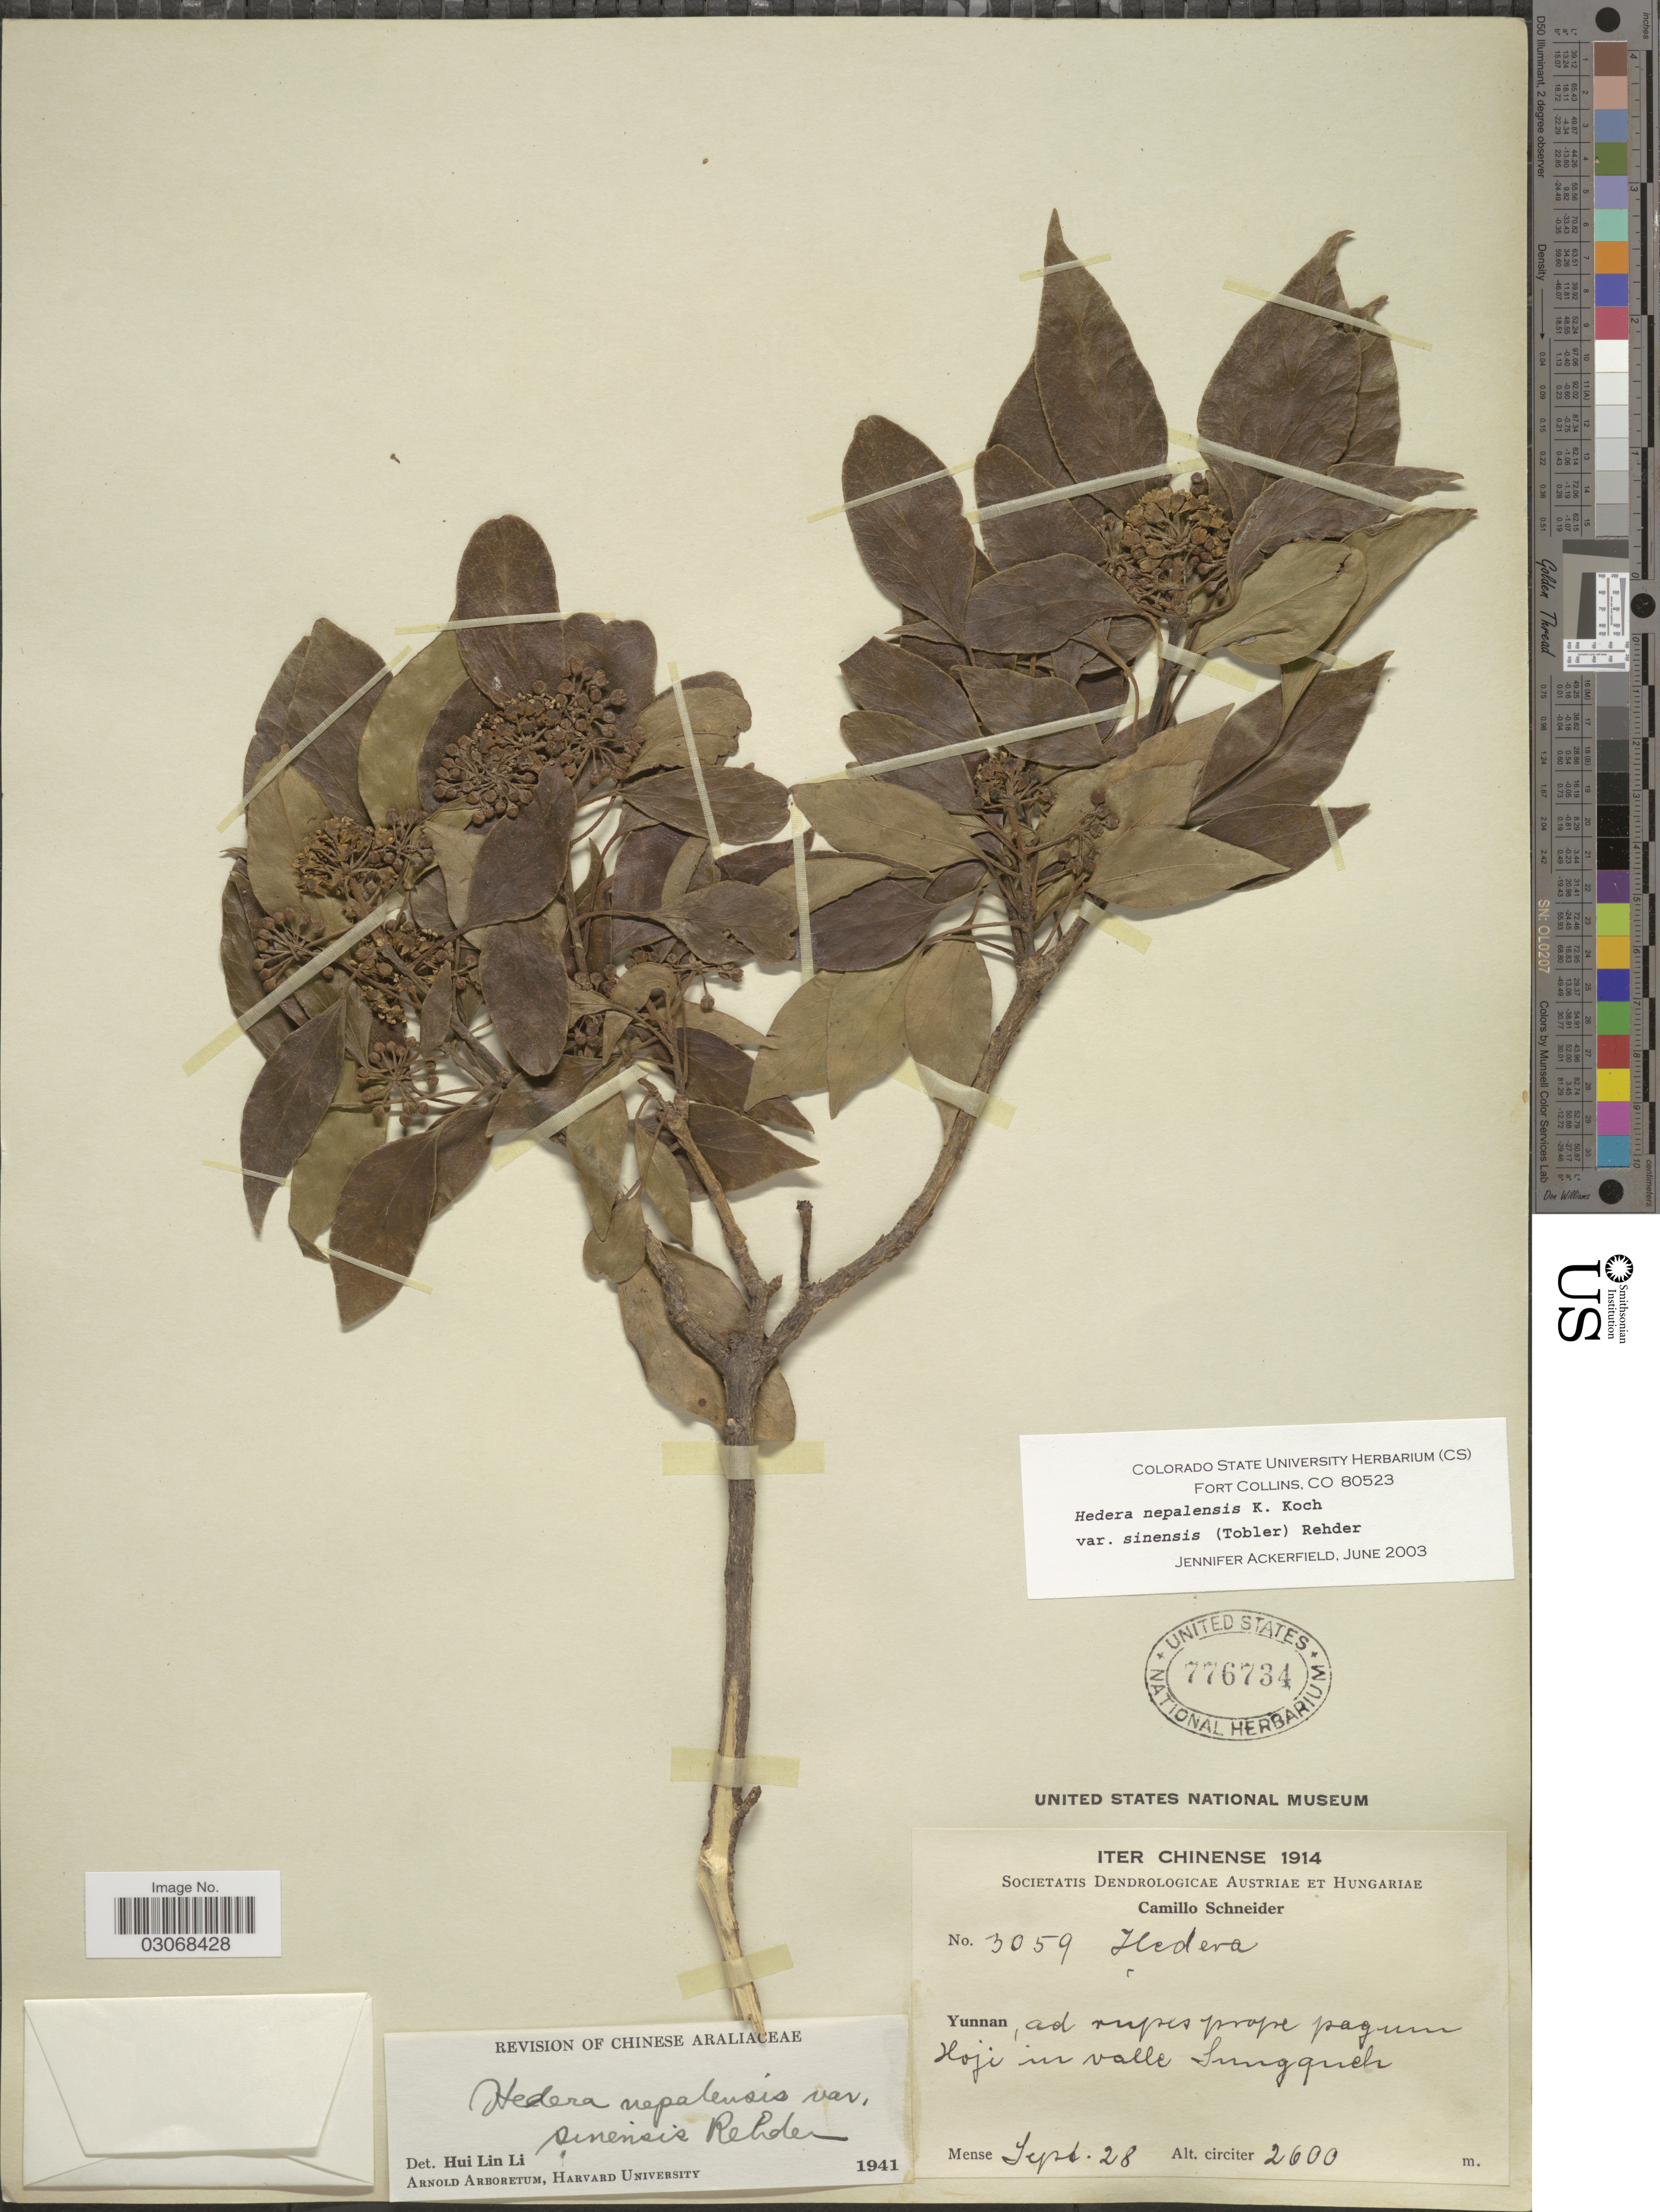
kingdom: Plantae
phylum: Tracheophyta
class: Magnoliopsida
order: Apiales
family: Araliaceae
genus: Hedera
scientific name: Hedera nepalensis var. sinensis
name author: (Tobler) Rehder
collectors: C. K. Schneider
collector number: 3059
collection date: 1914-09-28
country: China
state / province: Yunnan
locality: Ad rupes prope pagum Hoji in valle Sungquch [interpreted].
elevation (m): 2600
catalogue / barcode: US 776734